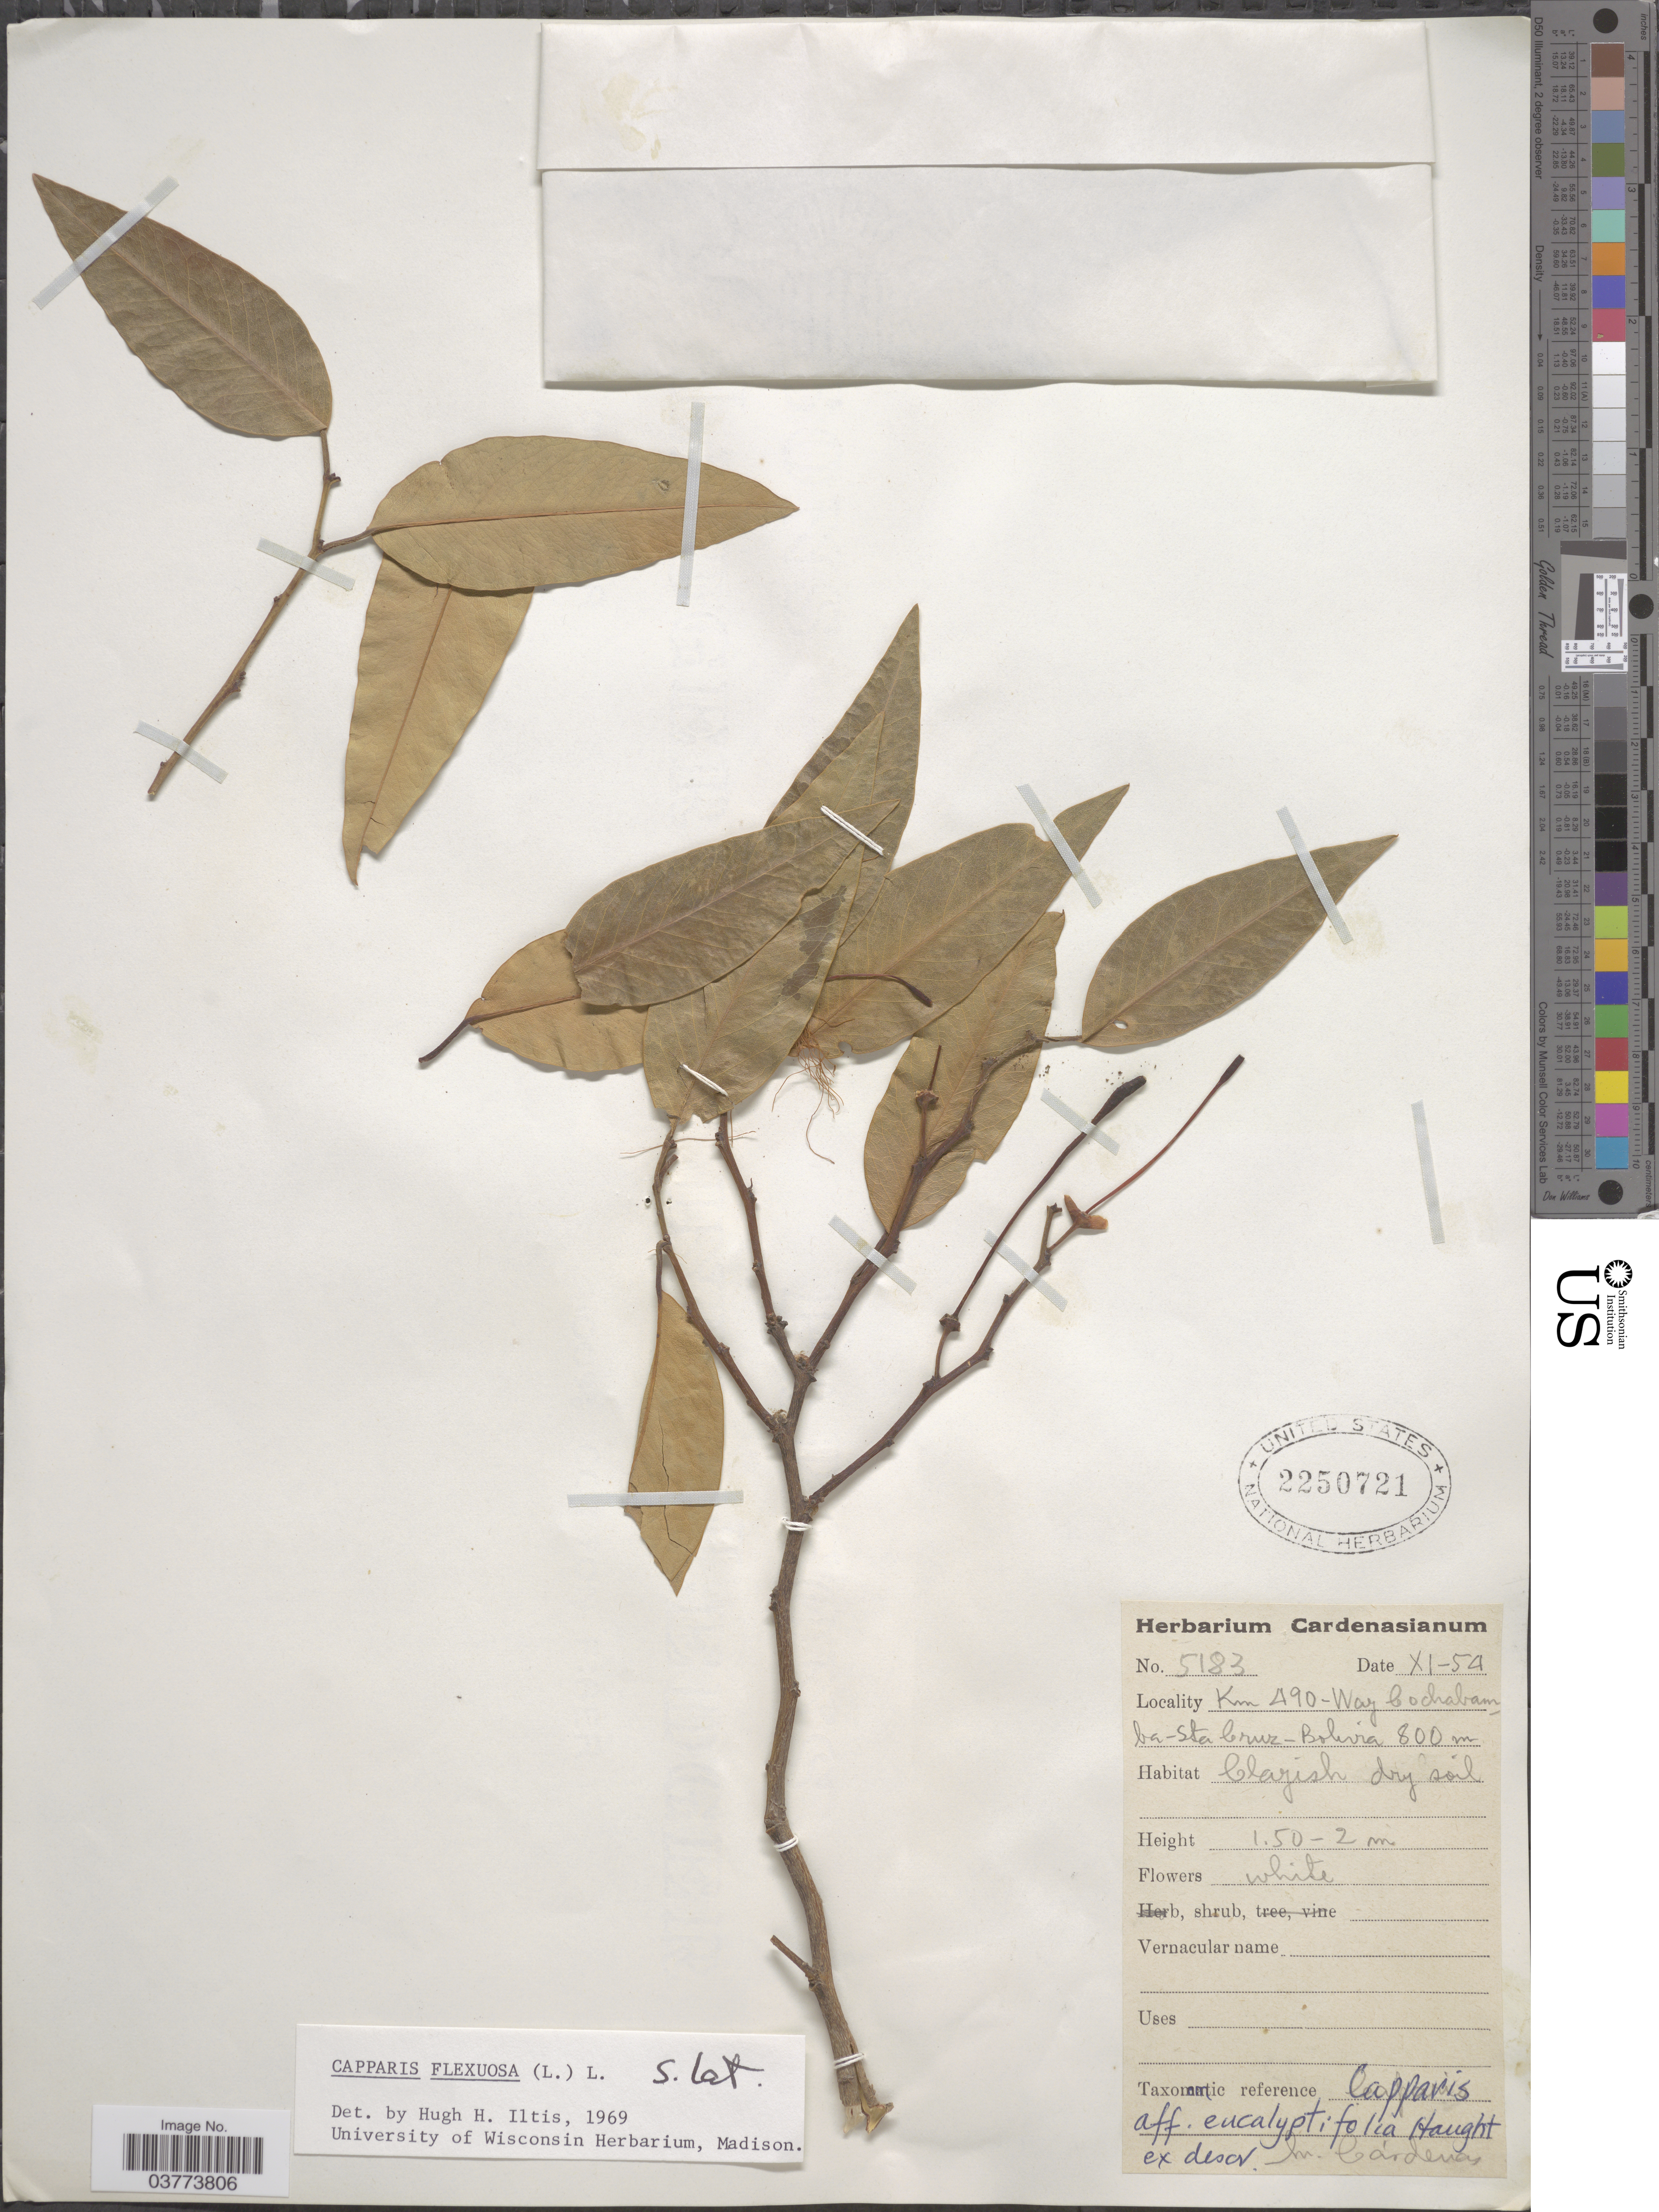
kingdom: Plantae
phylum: Tracheophyta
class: Magnoliopsida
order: Brassicales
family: Capparaceae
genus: Cynophalla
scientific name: Cynophalla flexuosa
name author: (L.) J. Presl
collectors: M. Cárdenas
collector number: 5183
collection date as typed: Transcribed d/m/y: /11/54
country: Bolivia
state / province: Santa Cruz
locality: Km 490 - Way Cochabamba - Sta Cruz.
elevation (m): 800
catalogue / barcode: US 2250721